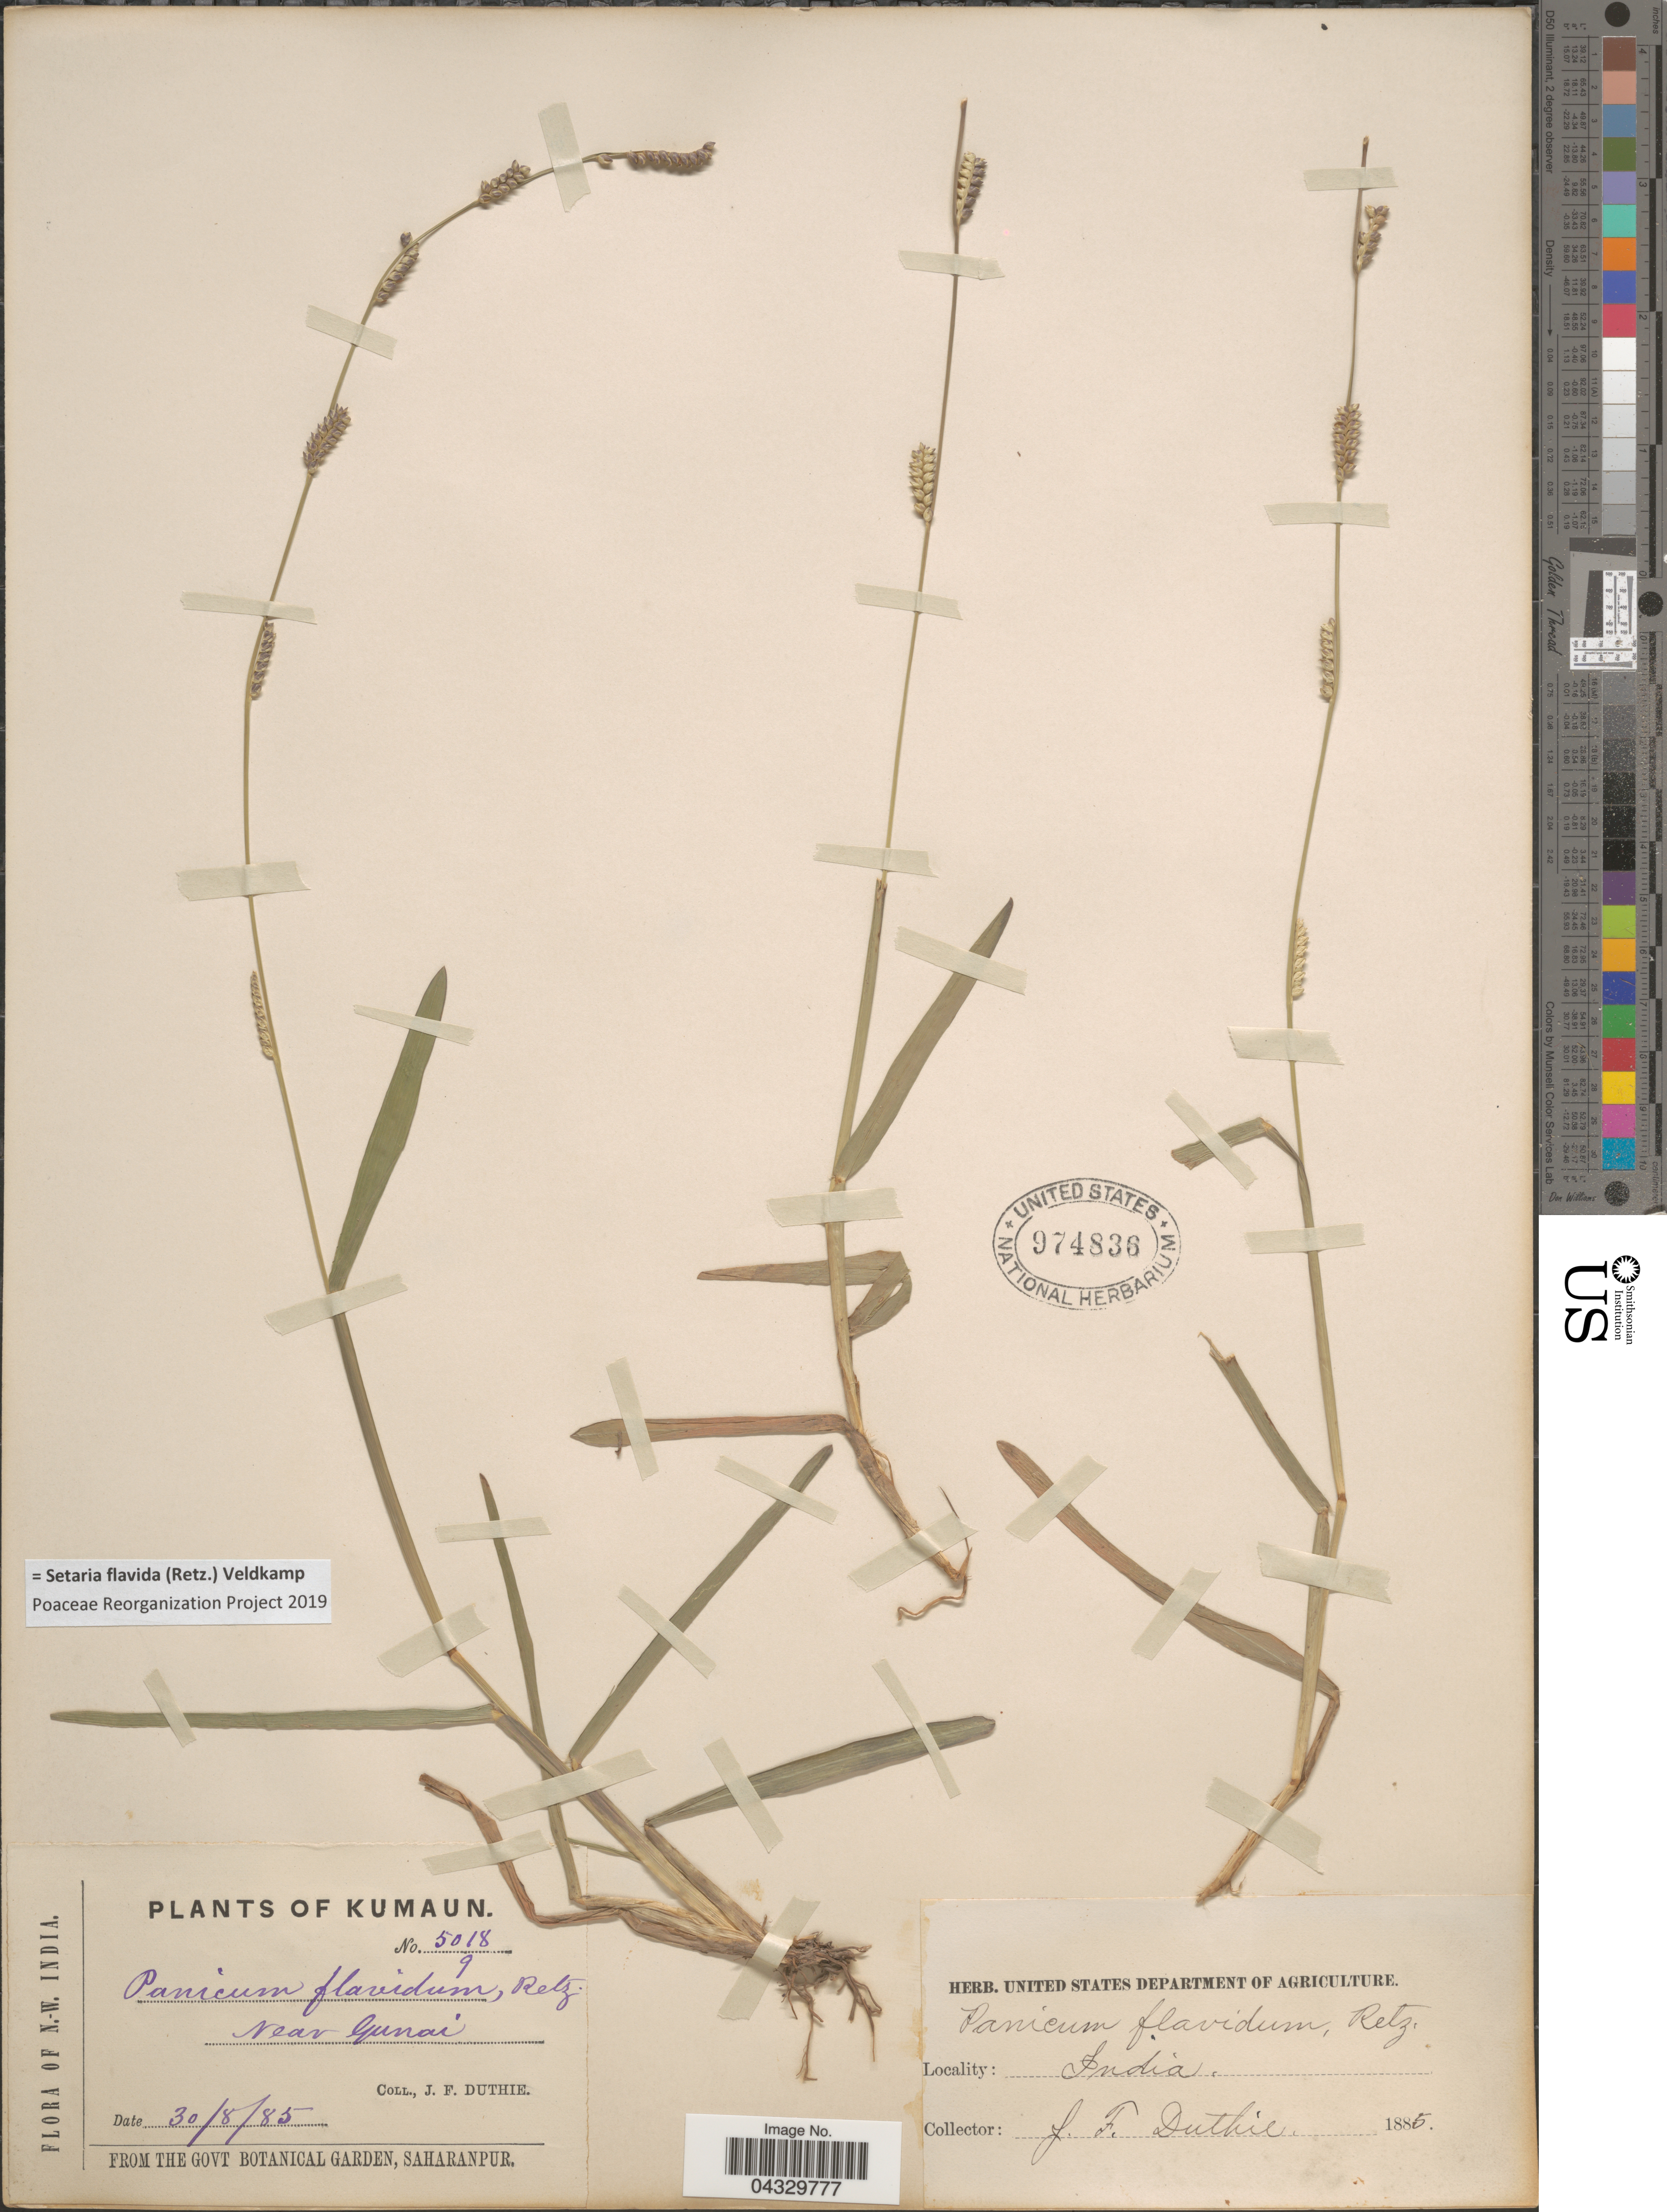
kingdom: Plantae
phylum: Tracheophyta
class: Liliopsida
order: Poales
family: Poaceae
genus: Setaria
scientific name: Setaria flavida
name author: (Retz.) Veldkamp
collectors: J. F. Duthie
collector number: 5018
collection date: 1885-08-30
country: India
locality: N.-W. India. Kumaun. Near Gunai.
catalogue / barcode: US 974836